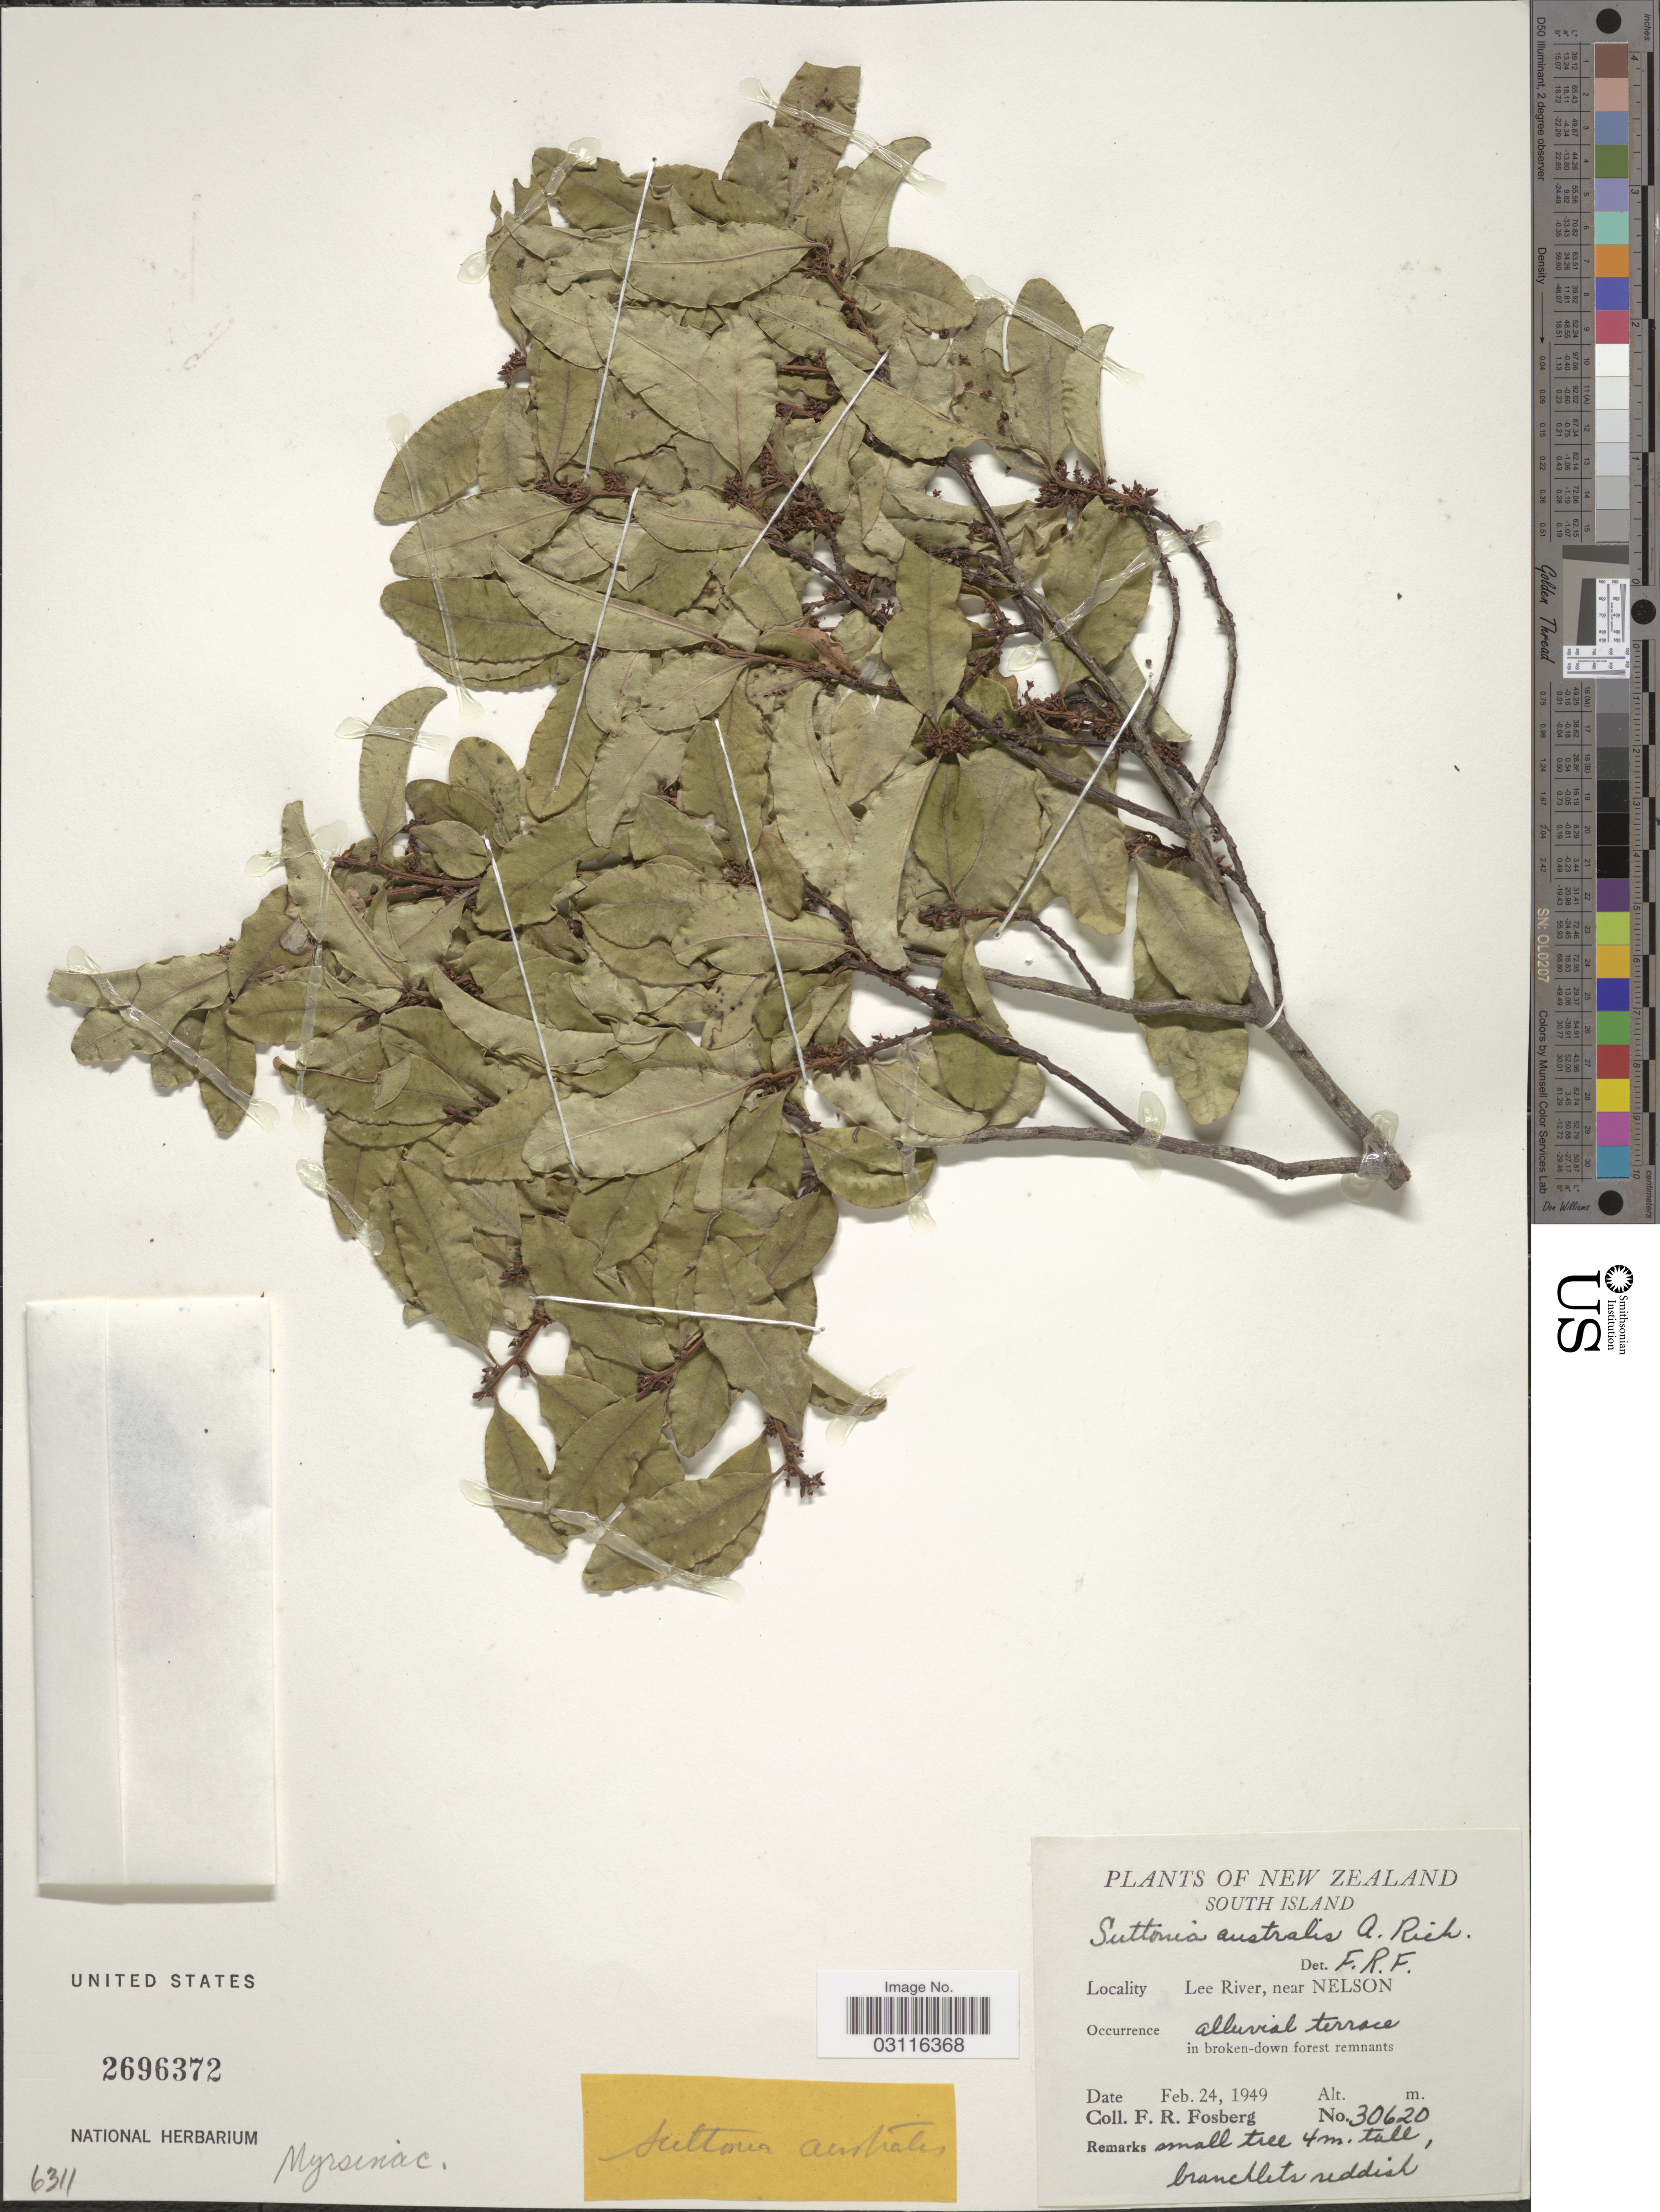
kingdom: Plantae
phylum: Tracheophyta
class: Magnoliopsida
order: Ericales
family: Primulaceae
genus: Suttonia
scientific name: Suttonia australis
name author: A. Rich.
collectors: F. R. Fosberg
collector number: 30620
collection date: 1949-02-24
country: New Zealand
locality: South Island. Lee River, near Nelson.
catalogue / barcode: US 2696372